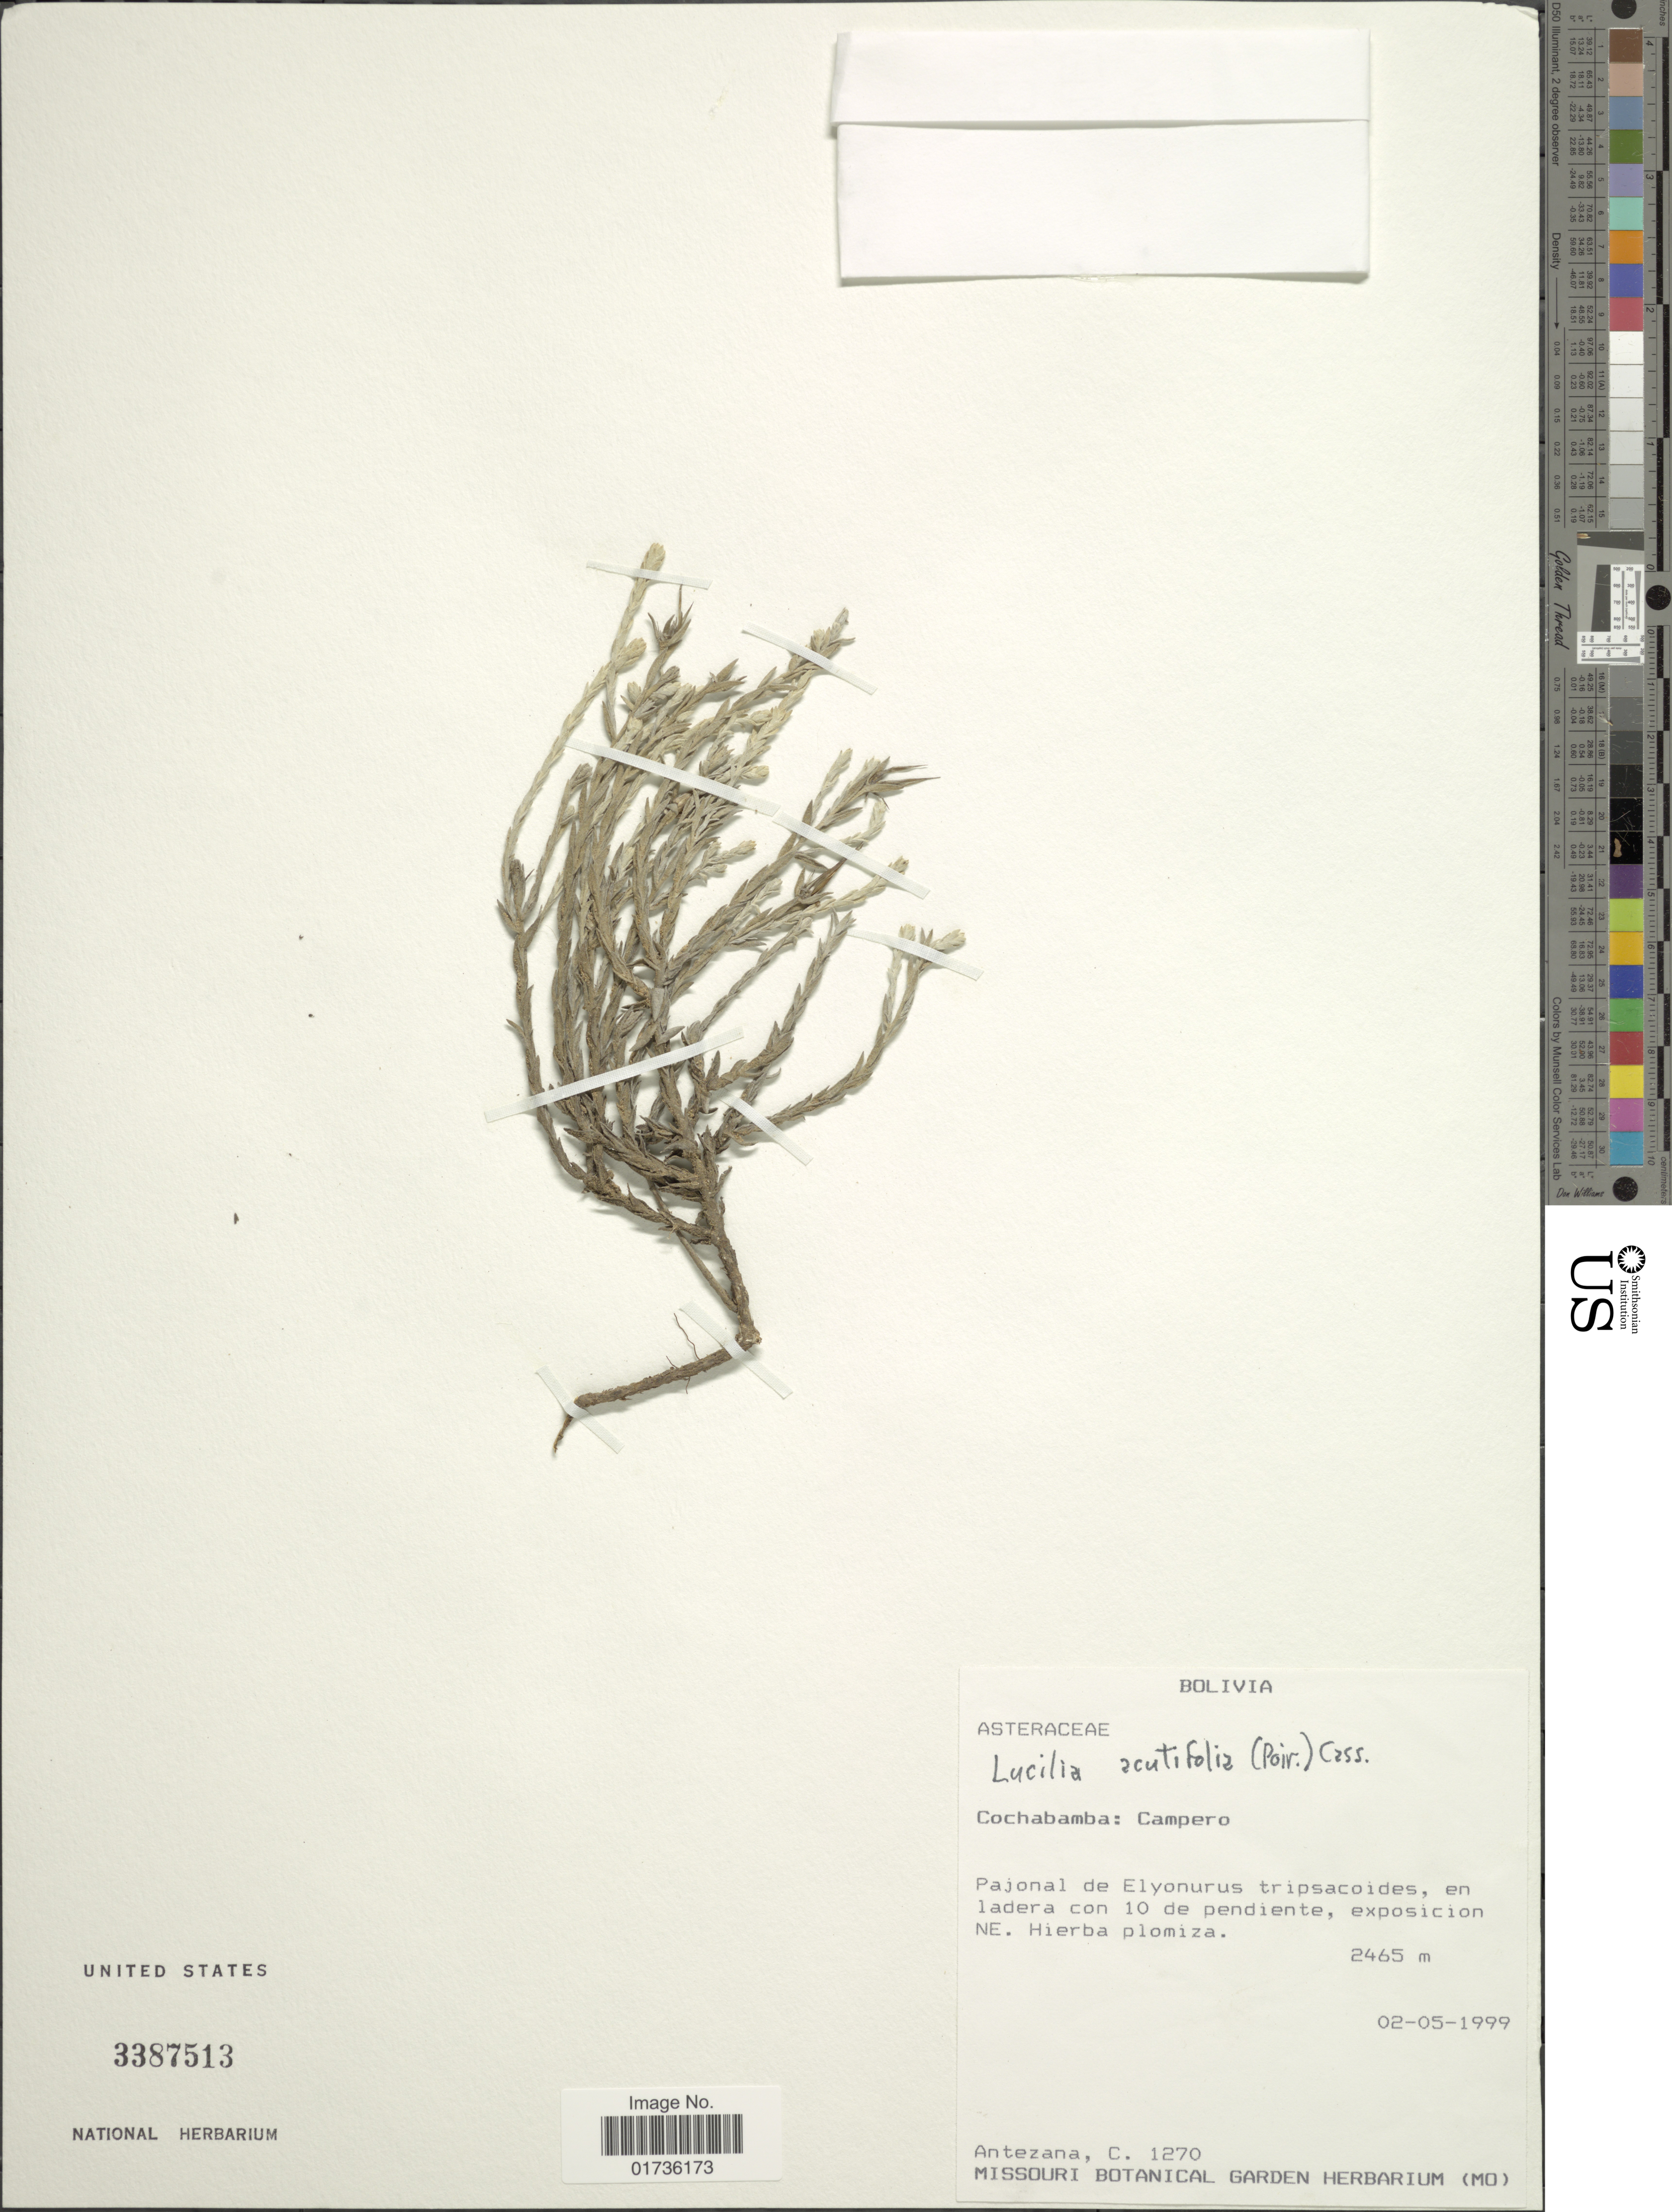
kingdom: Plantae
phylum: Tracheophyta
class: Magnoliopsida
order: Asterales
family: Asteraceae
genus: Lucilia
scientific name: Lucilia acutifolia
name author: (Poir.) Cass.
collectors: C. Antezana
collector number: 1270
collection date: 1999-05-02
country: Bolivia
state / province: Cochabamba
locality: Campero, Pajonal de Elyonurus tripsacoides, en ladera con 10 de oendiente, exposicion NE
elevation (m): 2465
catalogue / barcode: US 3387513